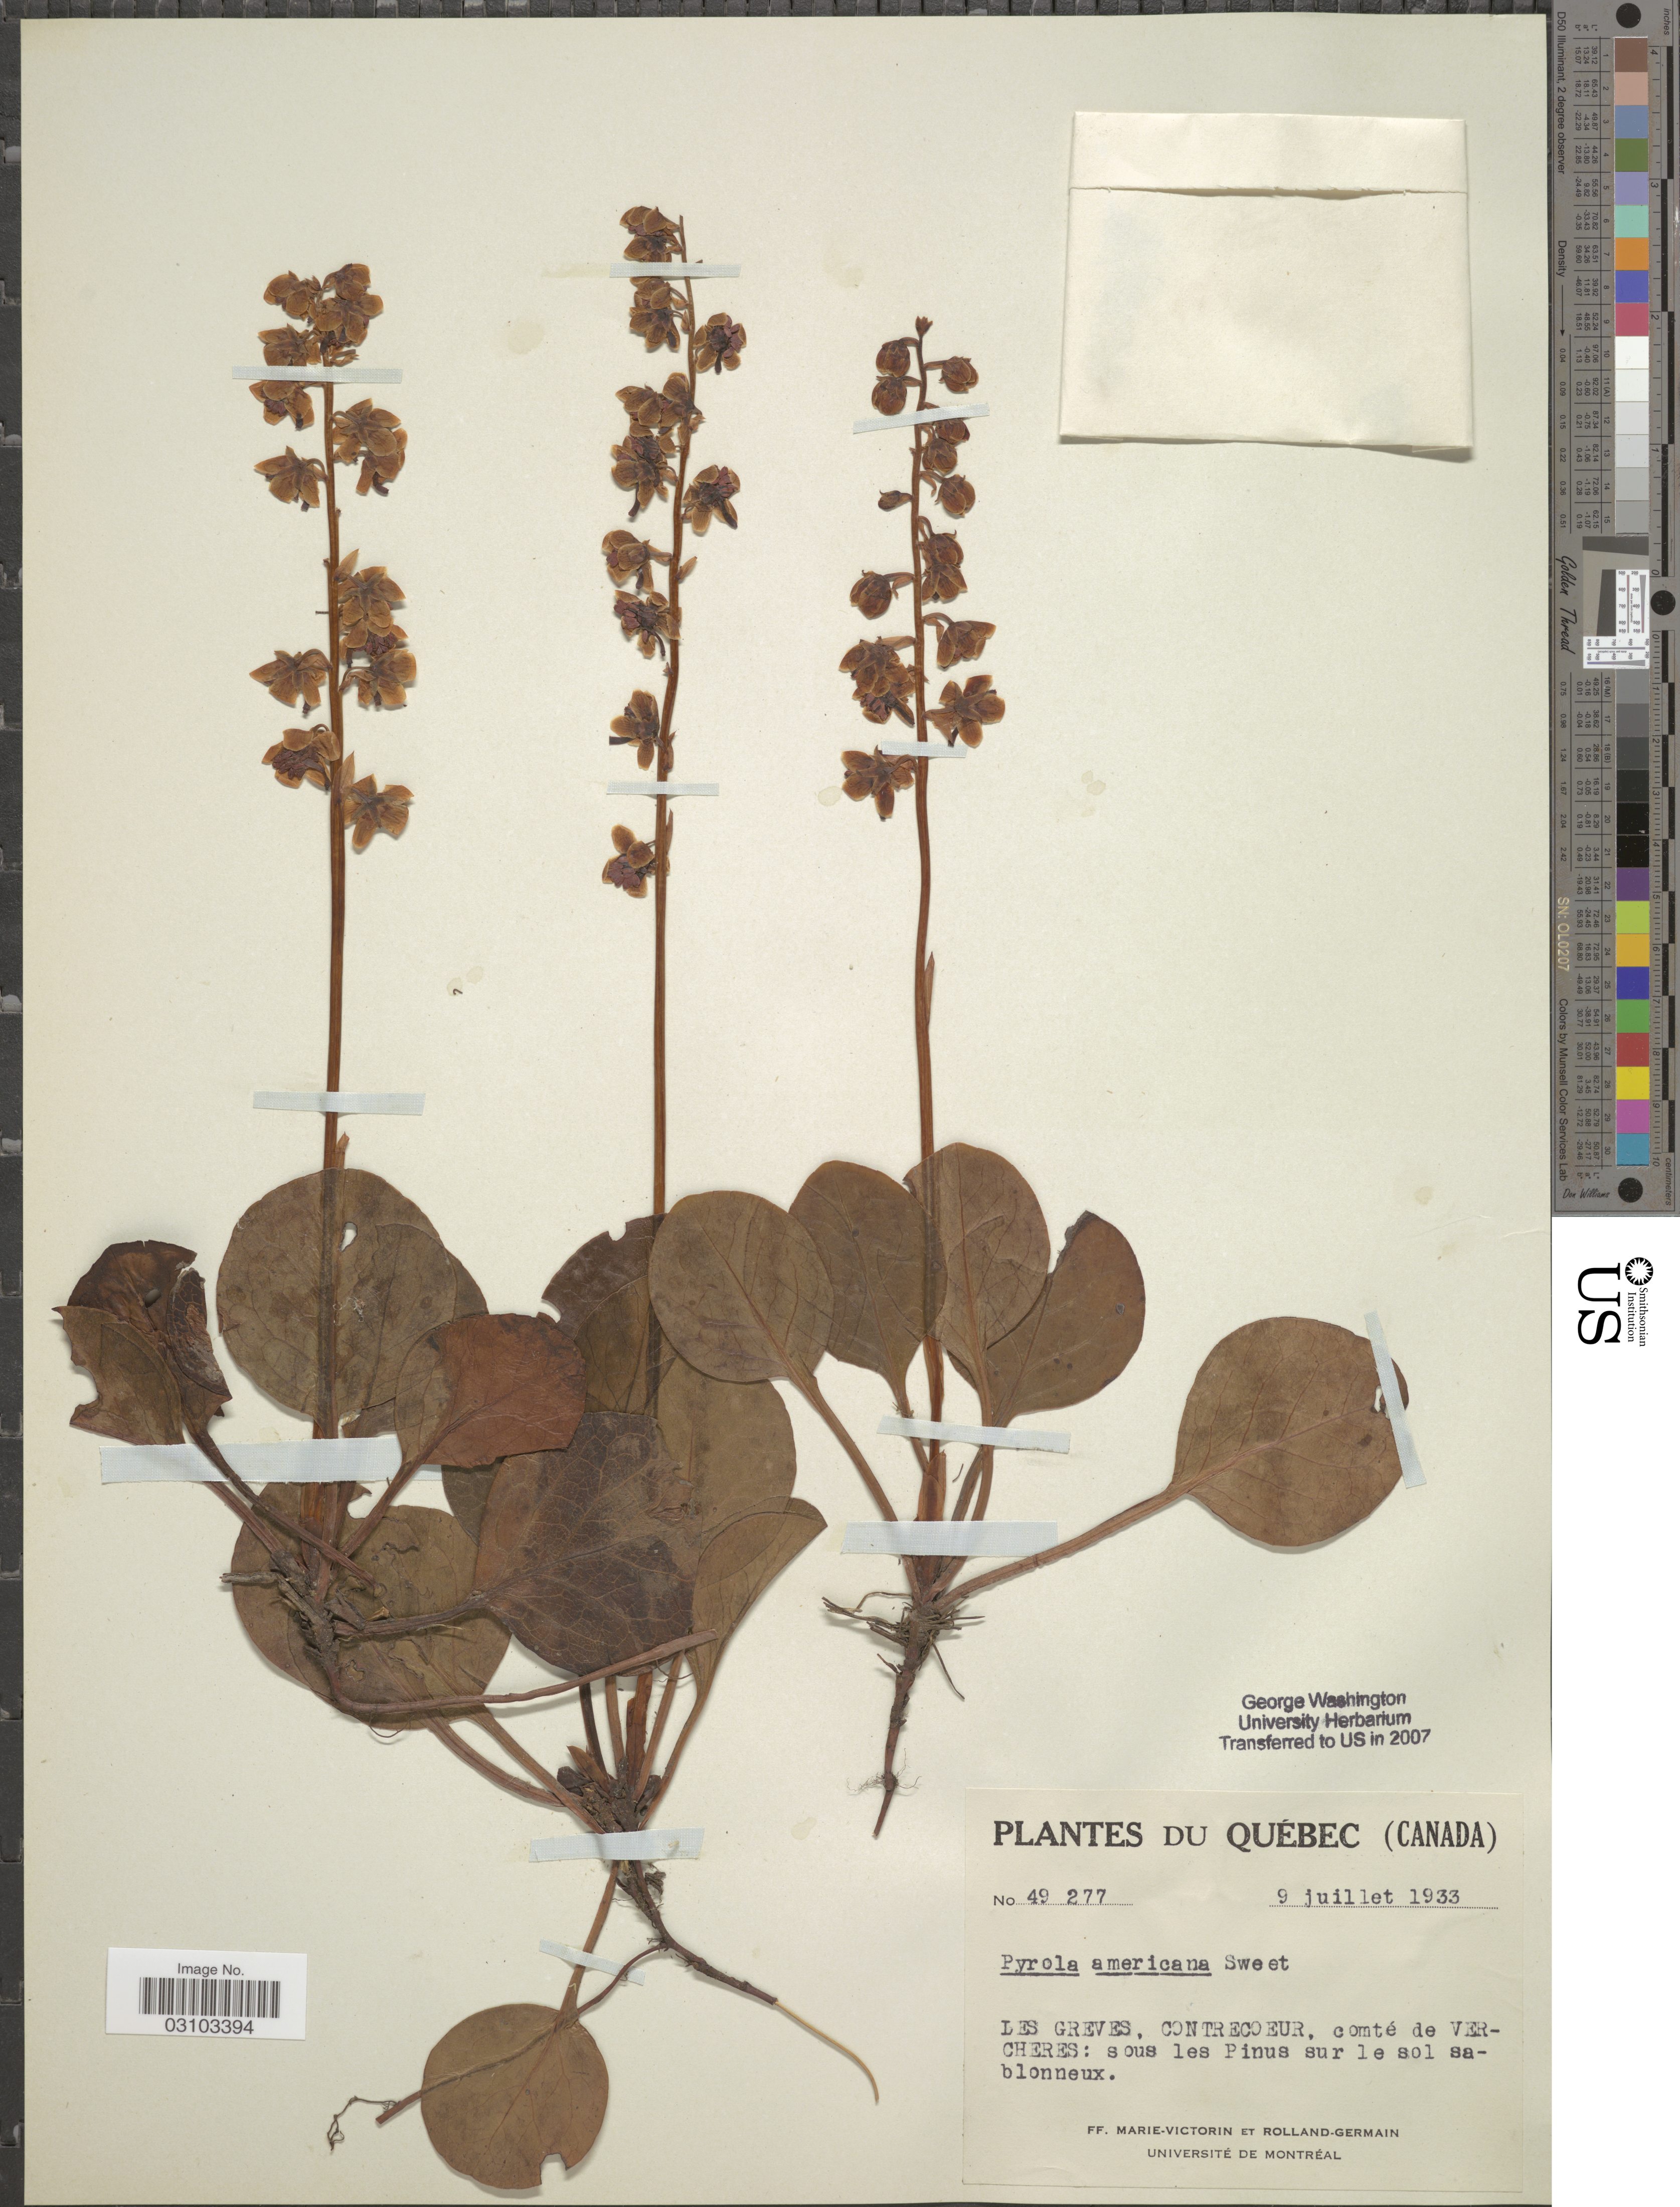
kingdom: Plantae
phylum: Tracheophyta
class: Magnoliopsida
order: Ericales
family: Ericaceae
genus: Pyrola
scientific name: Pyrola americana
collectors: F. Marie-Victorin & Rolland-Germain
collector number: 49277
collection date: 1933-07-09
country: Canada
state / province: Quebec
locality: Les Greves, Contrecoeur, comté de Vercheres.